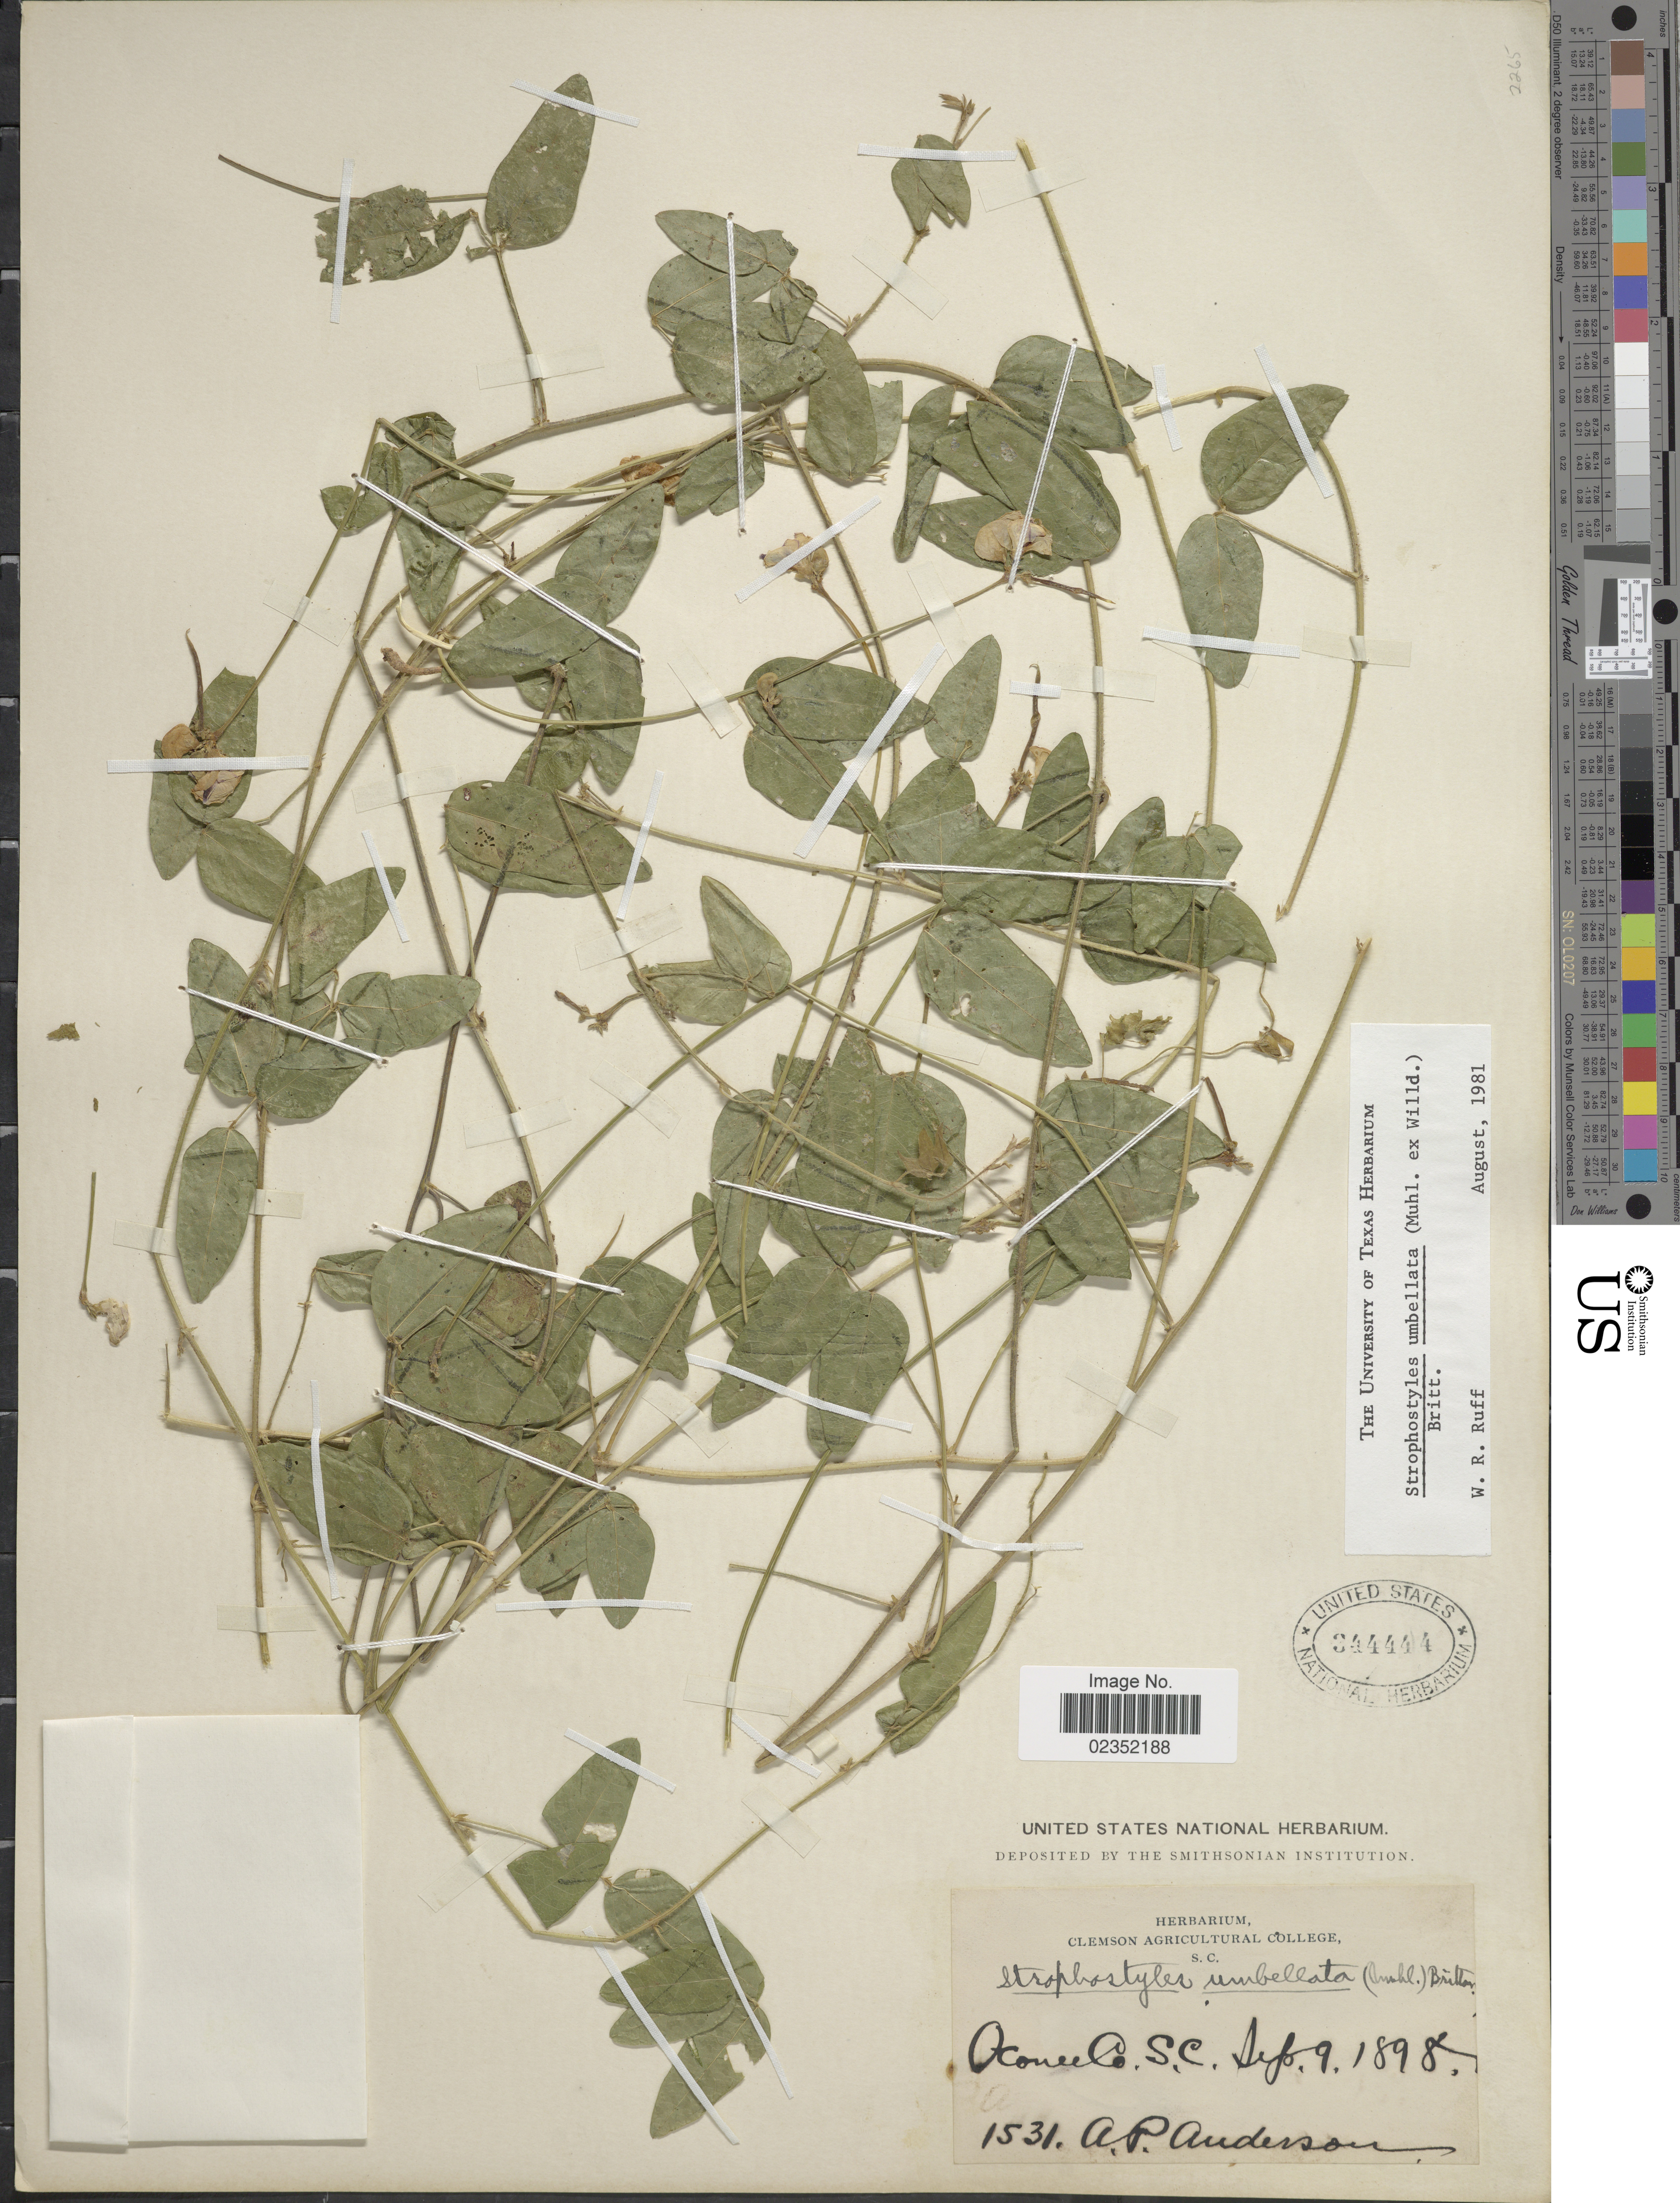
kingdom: Plantae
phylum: Tracheophyta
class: Magnoliopsida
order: Fabales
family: Fabaceae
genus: Strophostyles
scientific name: Strophostyles umbellata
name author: (Muhl. ex Willd.) Britton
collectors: A. P. Anderson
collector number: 1531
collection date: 1898-09-09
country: United States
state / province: South Carolina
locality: Oconee Co., S.C.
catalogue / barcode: US 344444